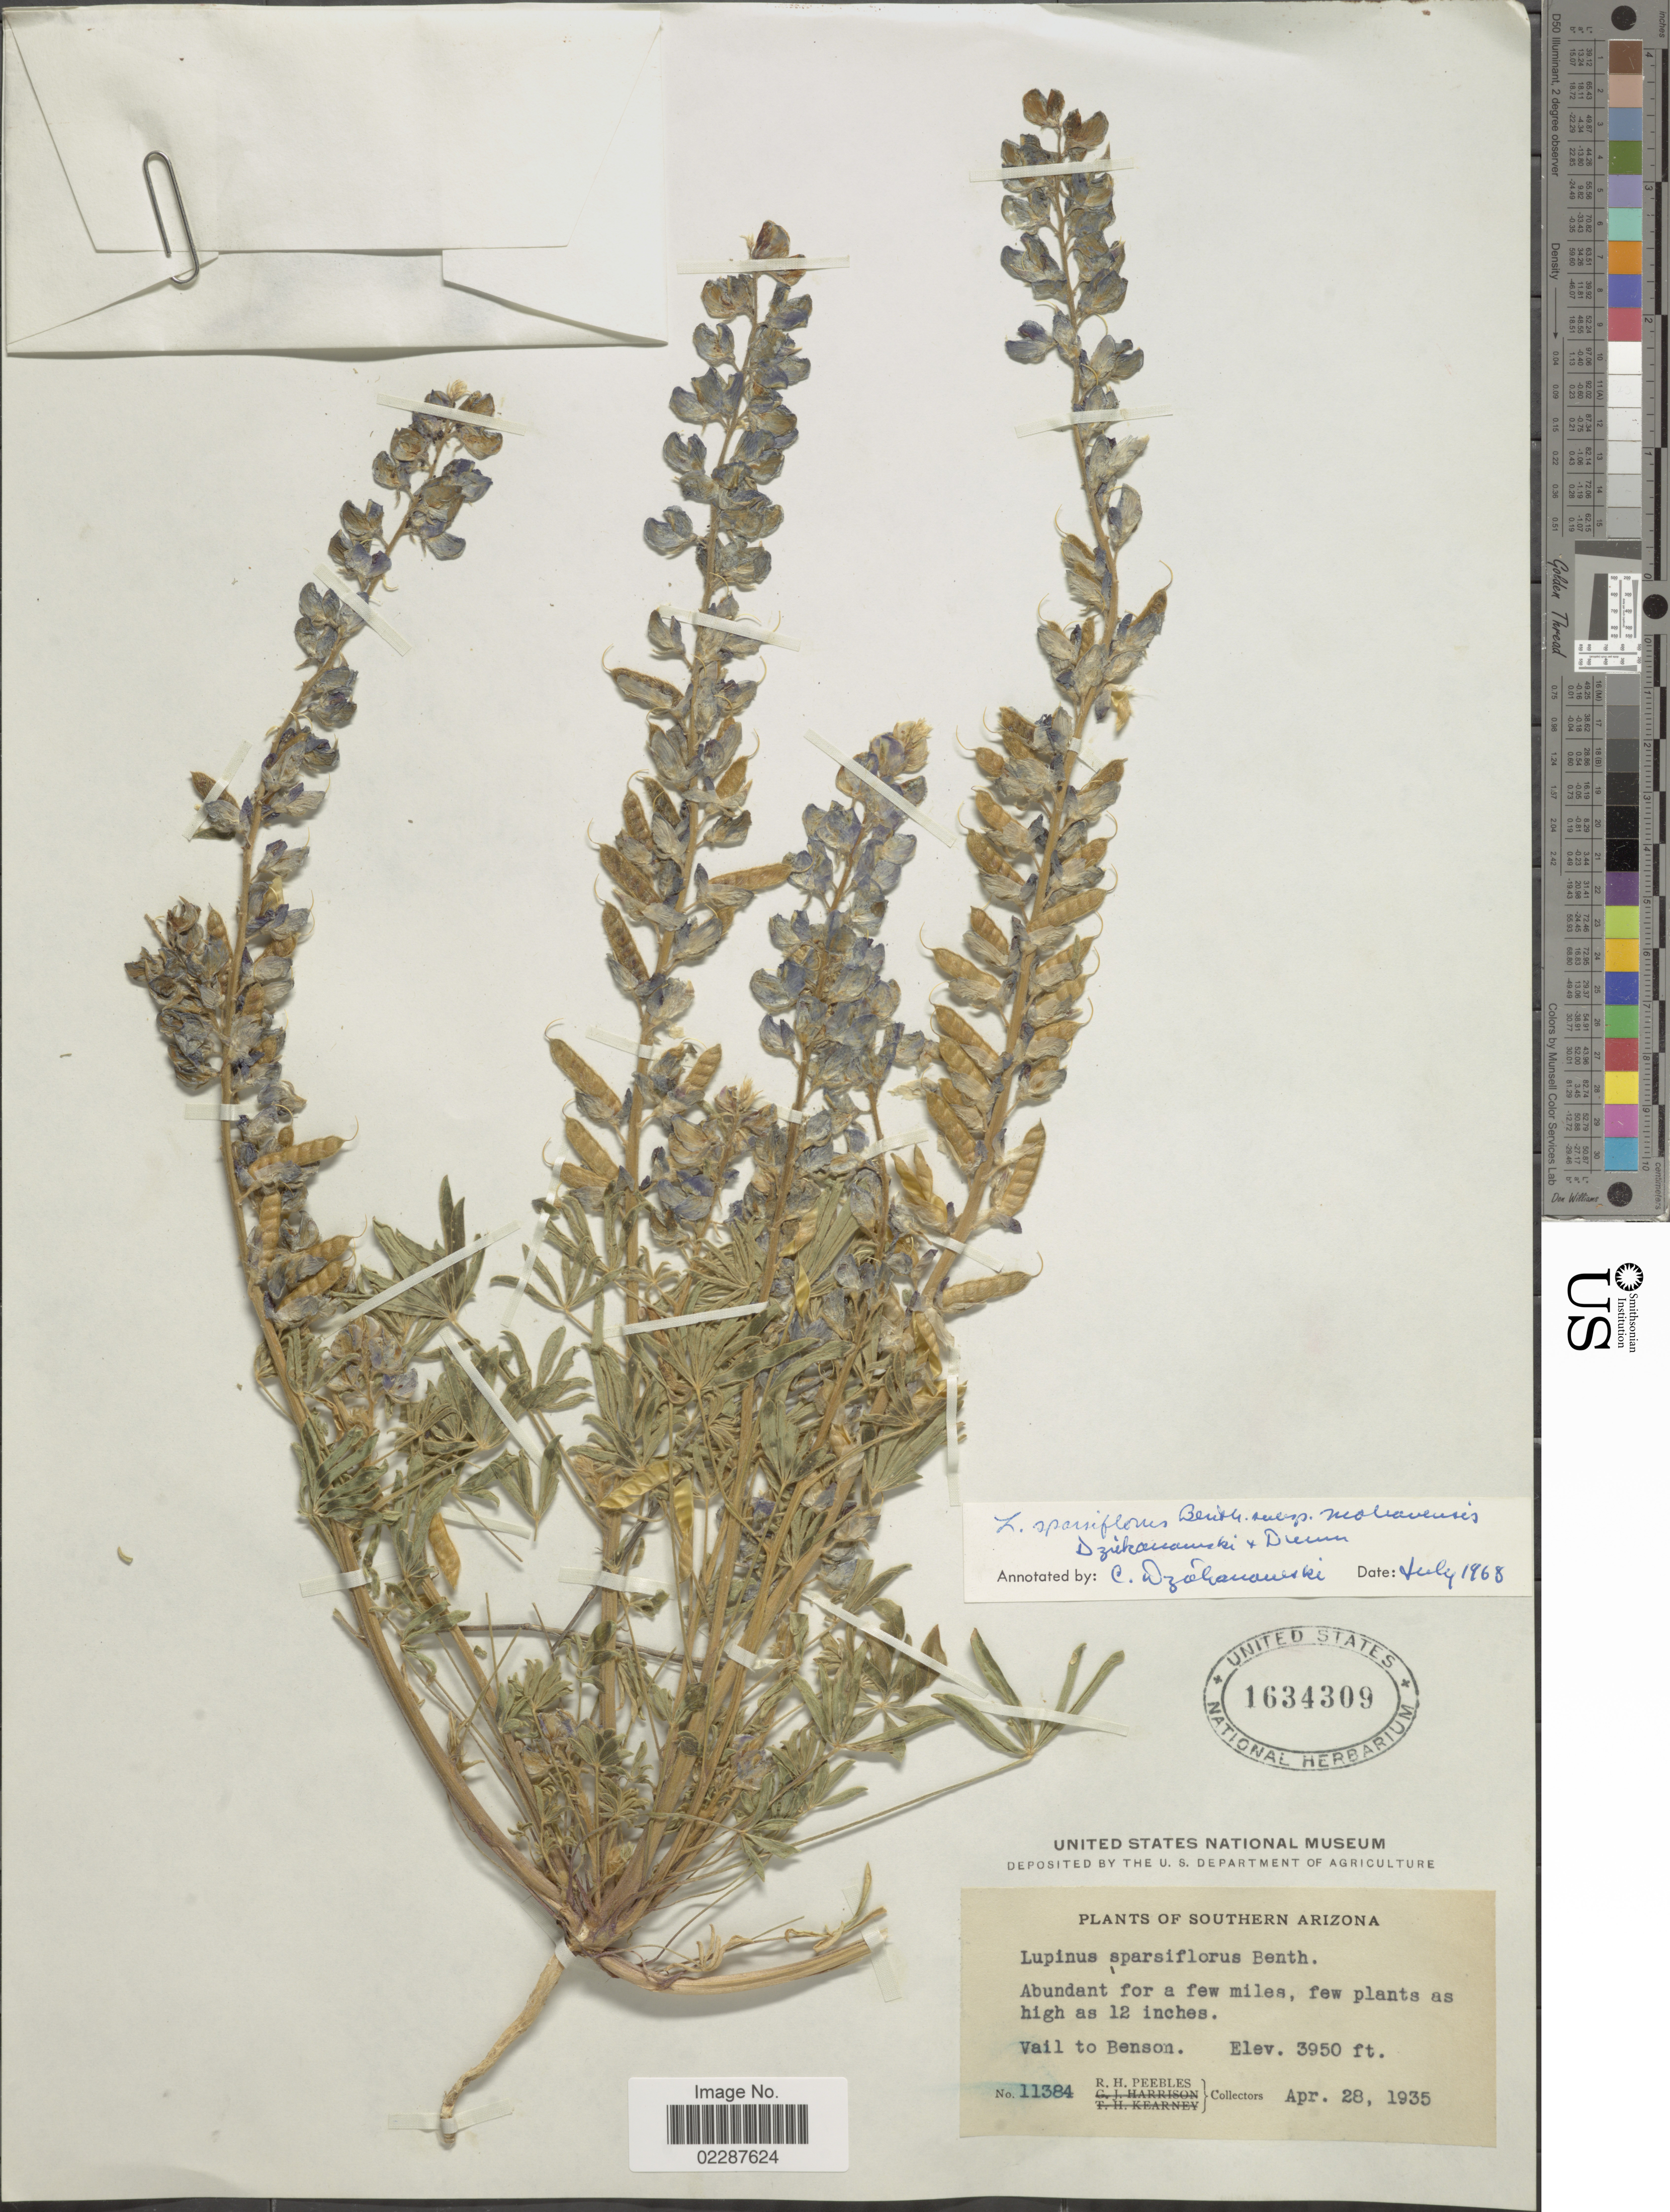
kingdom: Plantae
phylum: Tracheophyta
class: Magnoliopsida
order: Fabales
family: Fabaceae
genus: Lupinus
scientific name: Lupinus sparsiflorus subsp. mohavensis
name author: Dziekanowski & D.B. Dunn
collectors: R. H. Peebles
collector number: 11384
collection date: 1935-04-28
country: United States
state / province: Arizona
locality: Southern Arizona, Vail to Benson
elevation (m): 1204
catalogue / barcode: US 1634309